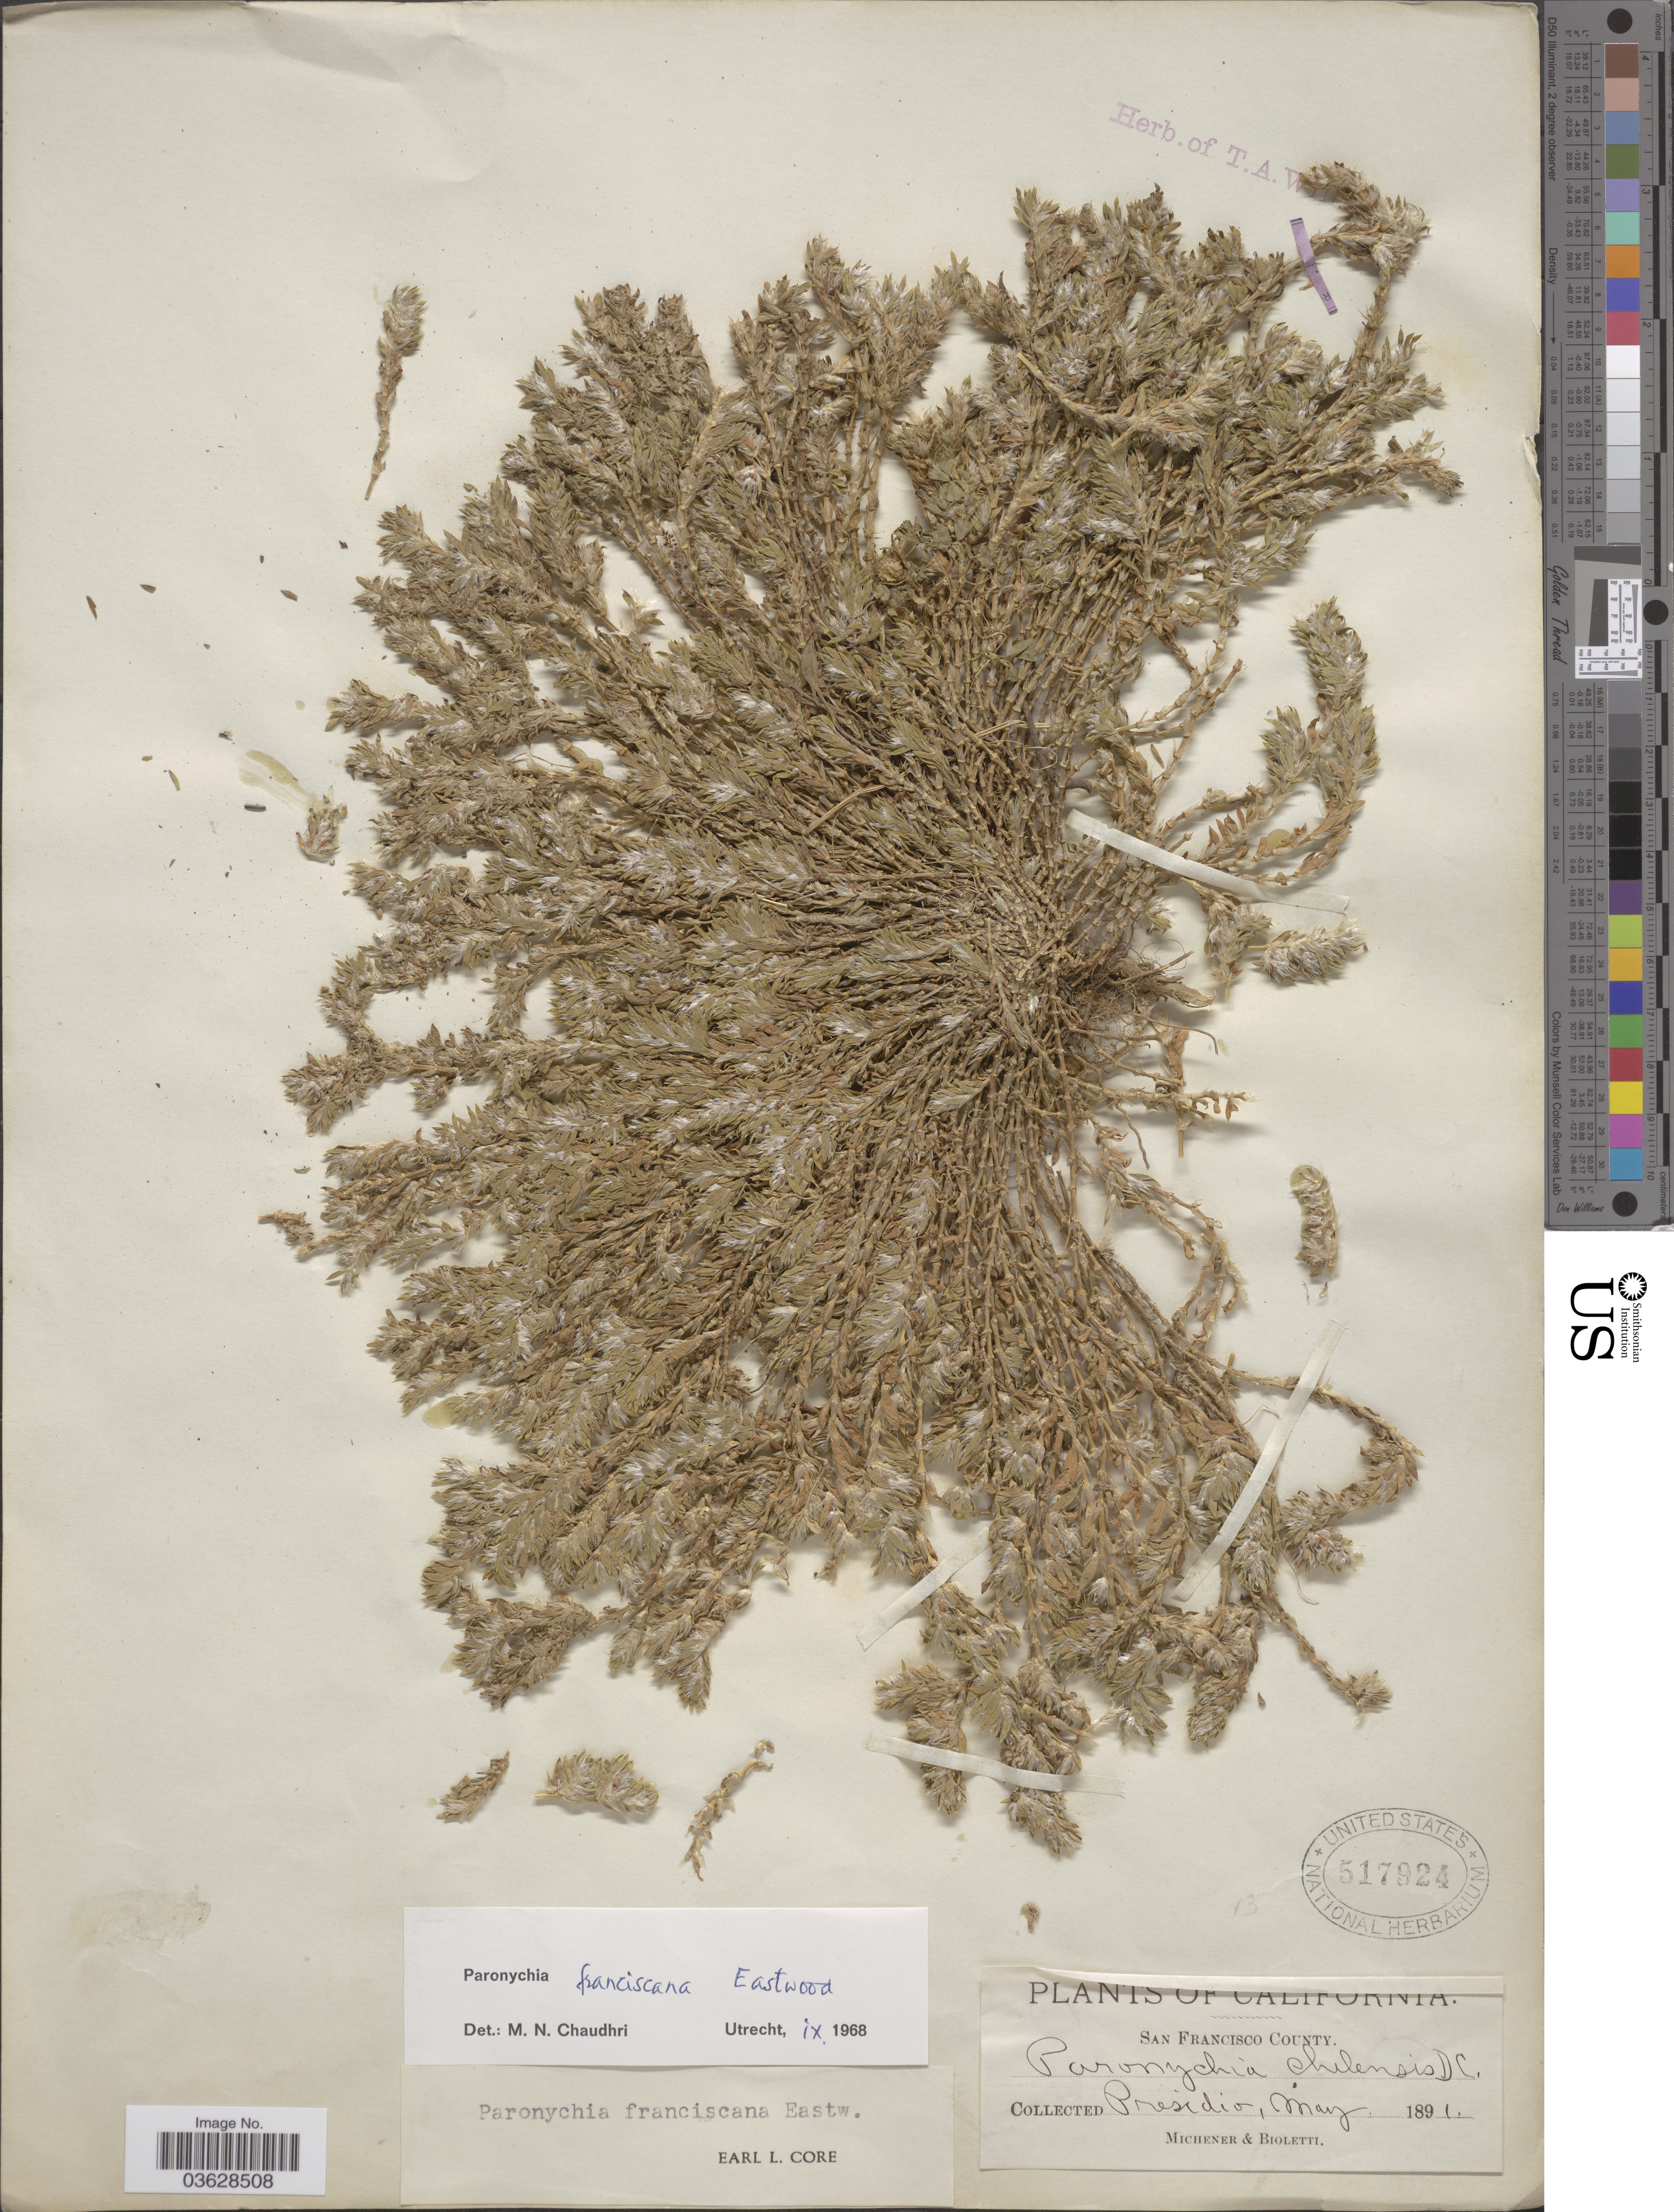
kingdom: Plantae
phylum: Tracheophyta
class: Magnoliopsida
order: Caryophyllales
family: Caryophyllaceae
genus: Paronychia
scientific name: Paronychia franciscana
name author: Eastw.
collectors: -. Michener & -- Bioletti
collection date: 1891-05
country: United States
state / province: California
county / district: San Francisco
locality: San Francisco County. Presidio.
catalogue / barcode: US 517924